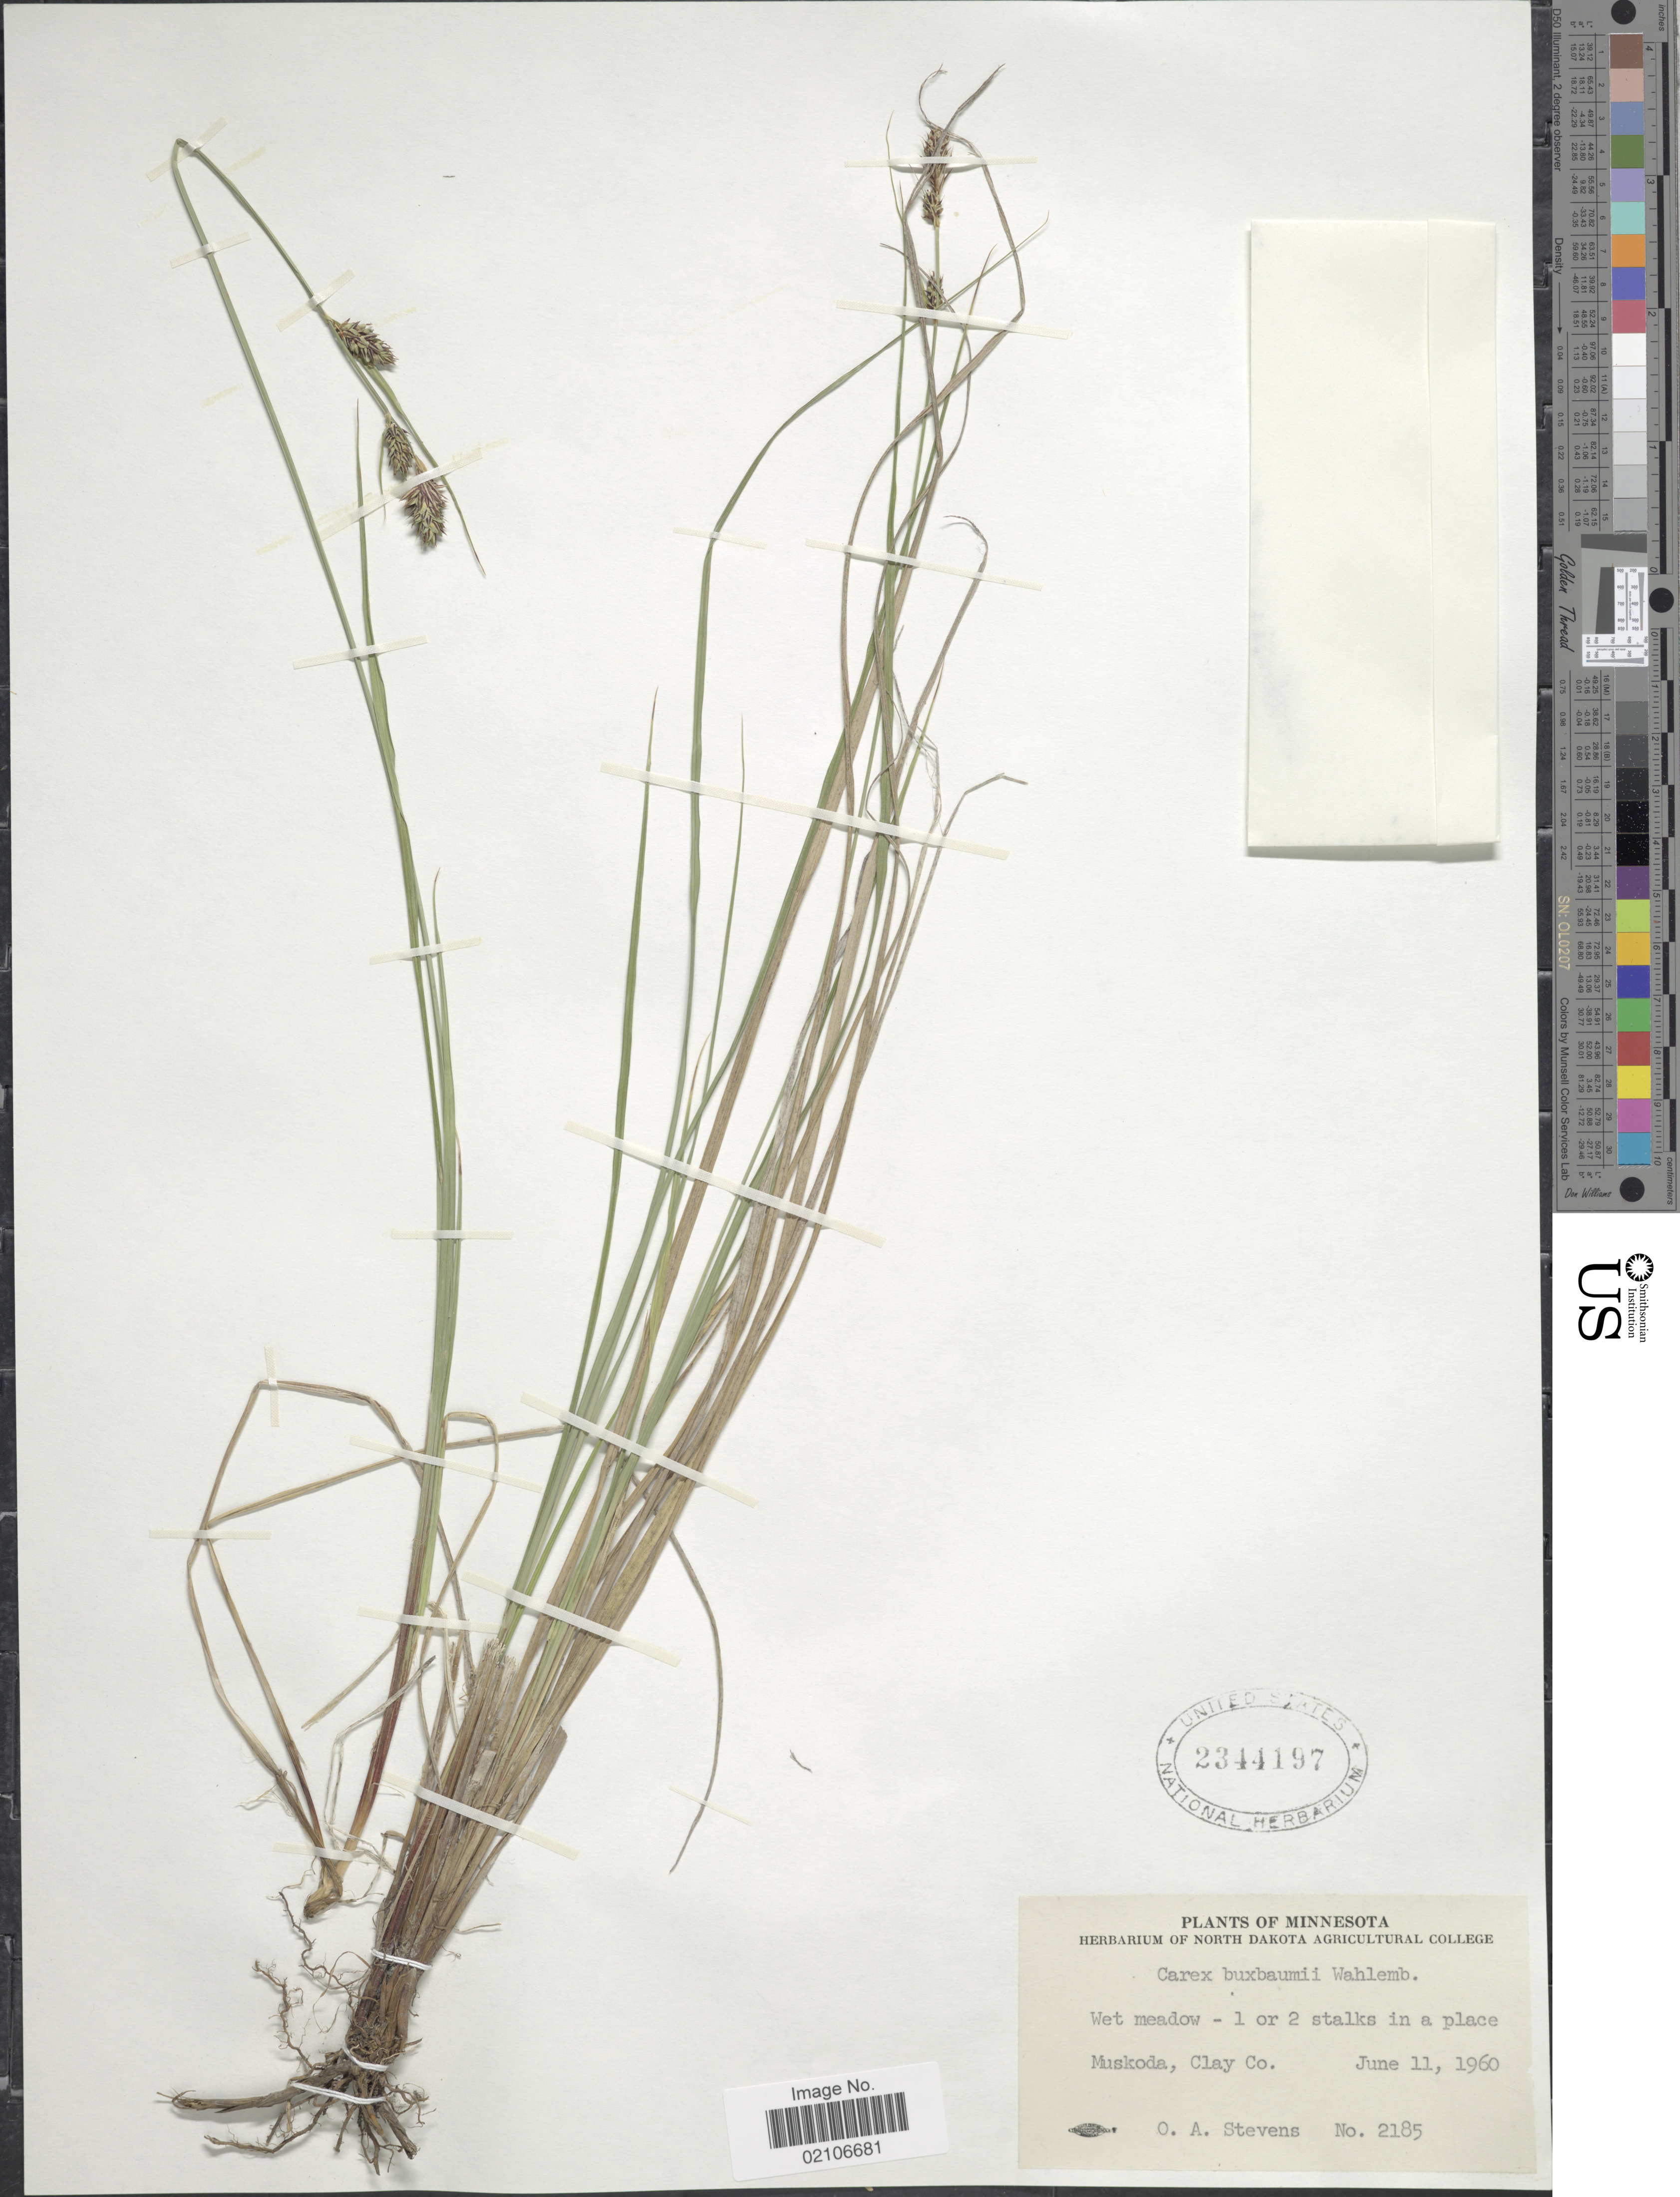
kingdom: Plantae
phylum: Tracheophyta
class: Liliopsida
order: Poales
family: Cyperaceae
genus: Carex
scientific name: Carex buxbaumii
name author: Wahlenb.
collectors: O. A. Stevens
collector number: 2185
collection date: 1960-06-11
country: United States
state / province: Minnesota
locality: Wet meadow - 1 or 2 stalks in a place Muskoda, Clay Co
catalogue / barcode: US 2344197